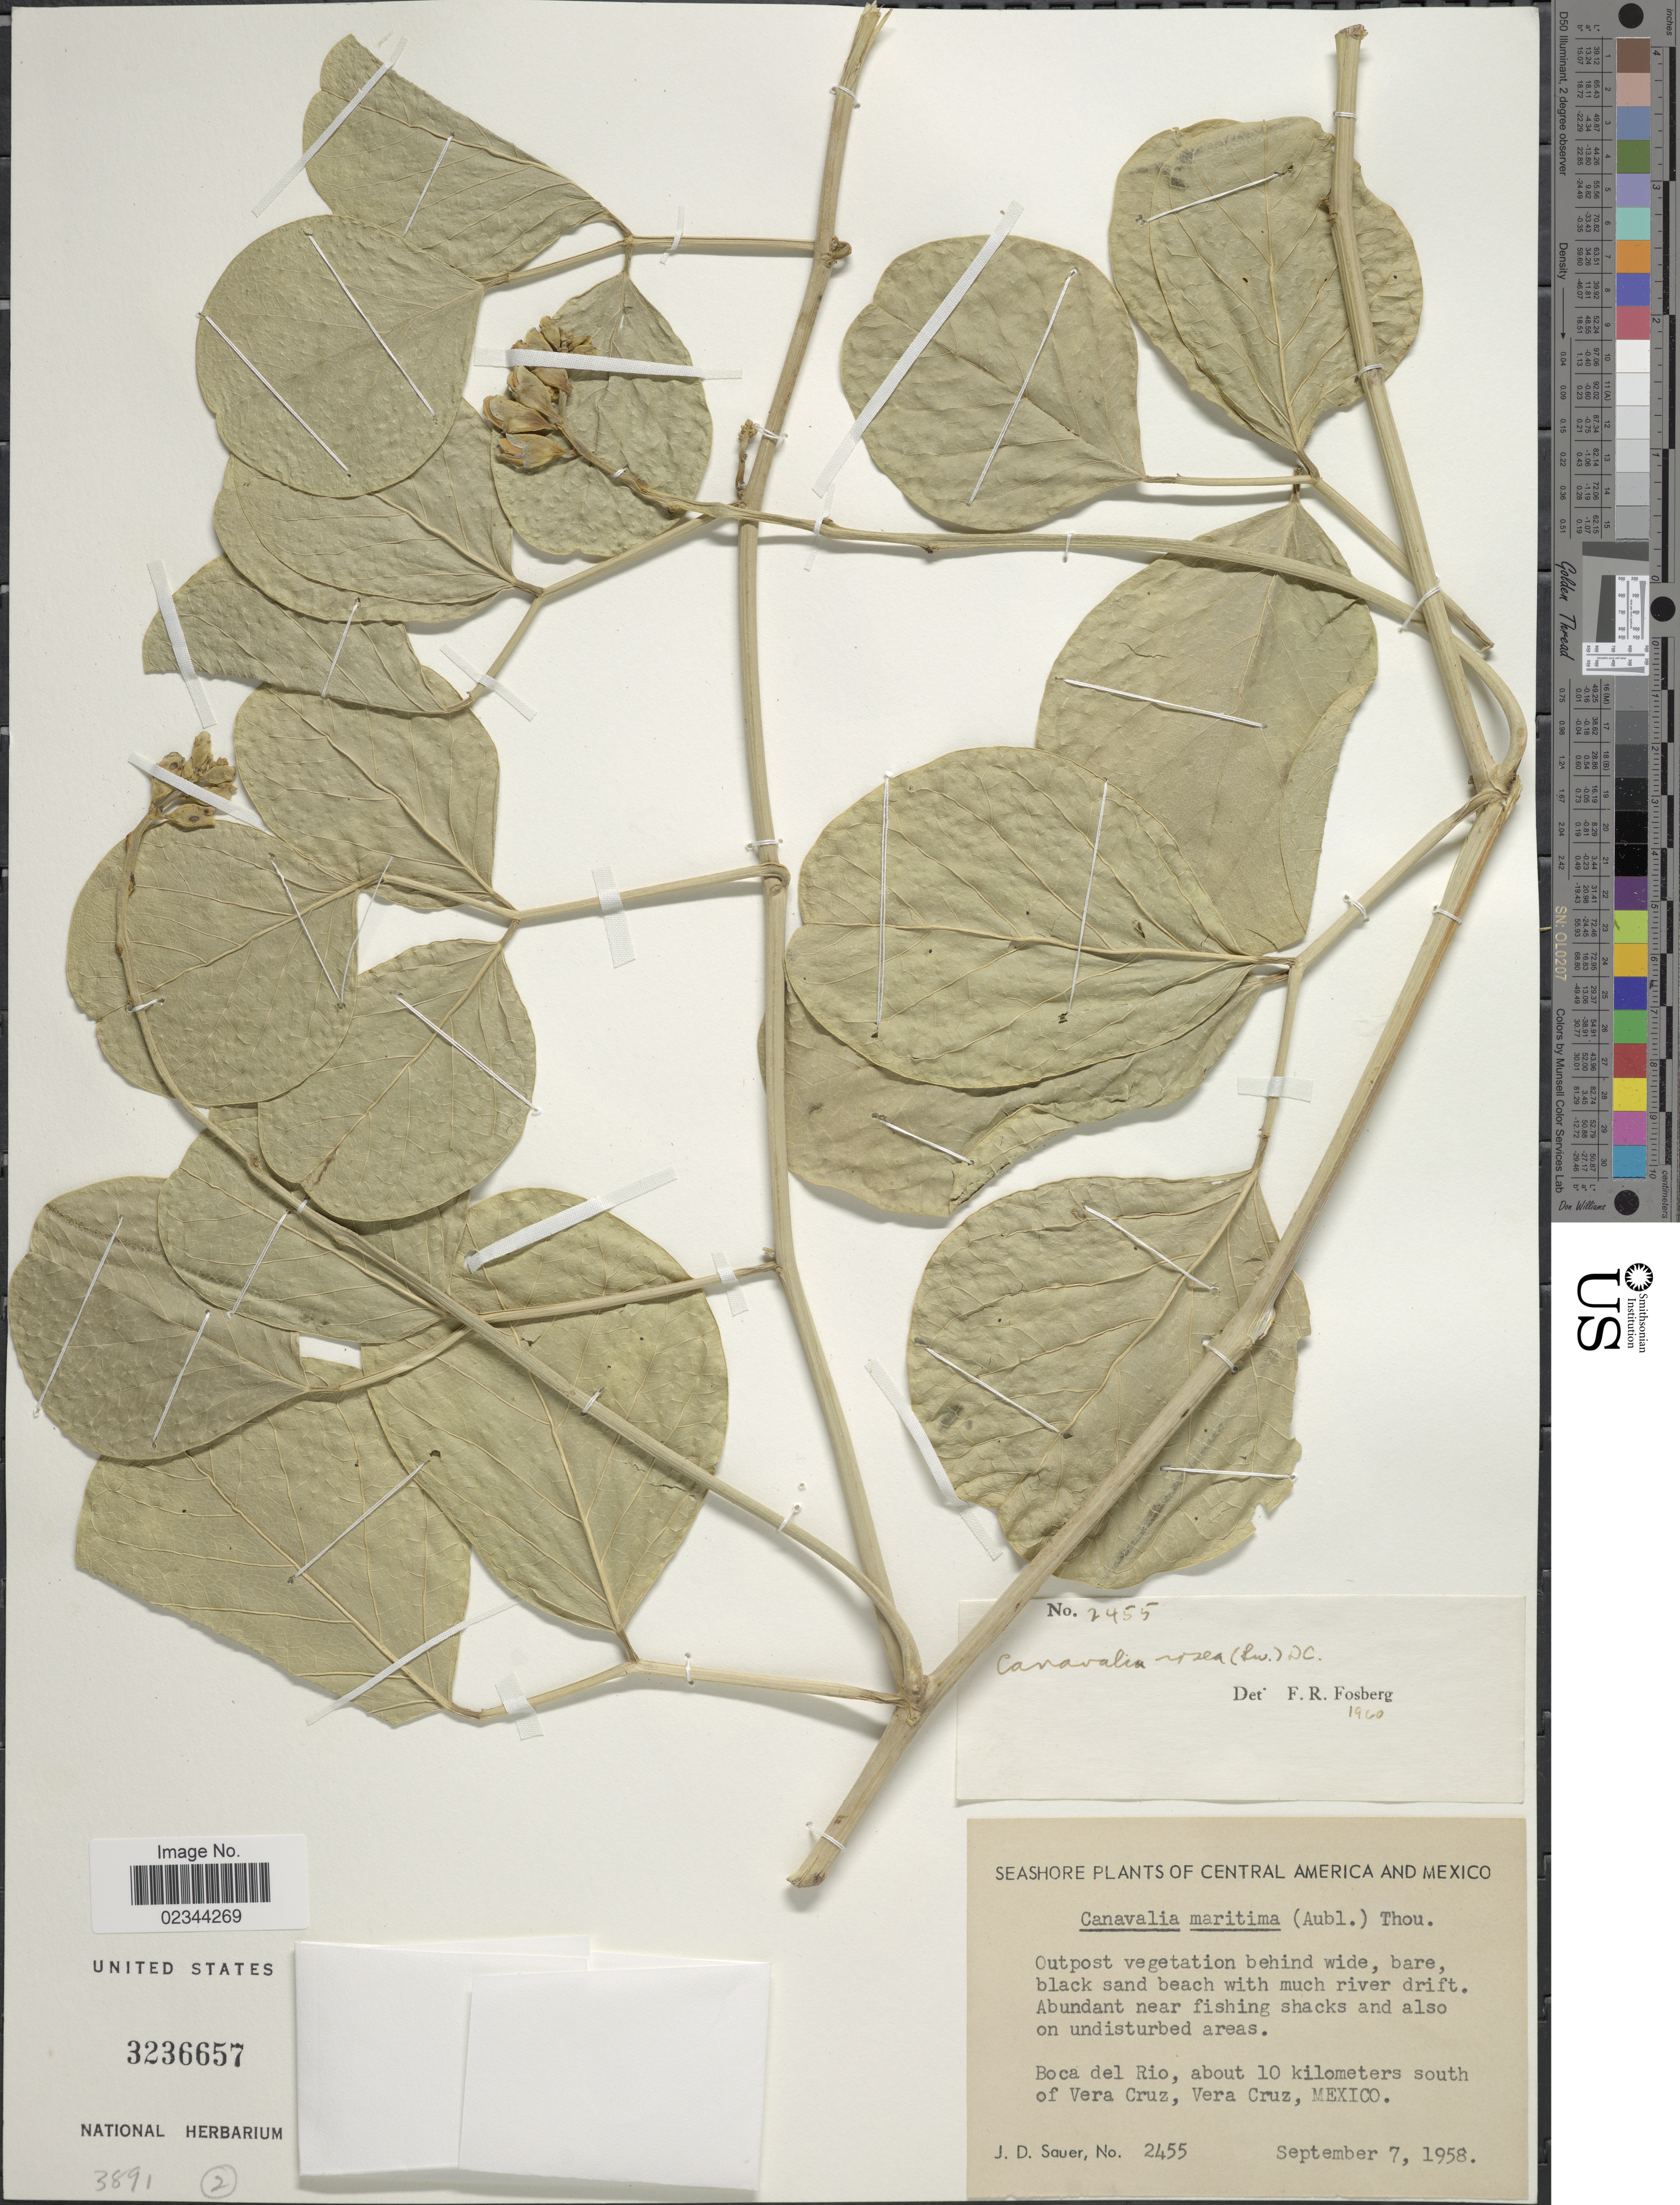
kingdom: Plantae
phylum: Tracheophyta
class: Magnoliopsida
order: Fabales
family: Fabaceae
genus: Canavalia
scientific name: Canavalia rosea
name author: (Sw.) DC.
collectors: J. D. Sauer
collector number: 2455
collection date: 1958-09-07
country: Mexico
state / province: Veracruz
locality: Seashore, Boca del Rio, about 10 kilometers south of Vera Cruz, near fishing shacks and also on disturbed areas.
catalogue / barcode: US 3236657